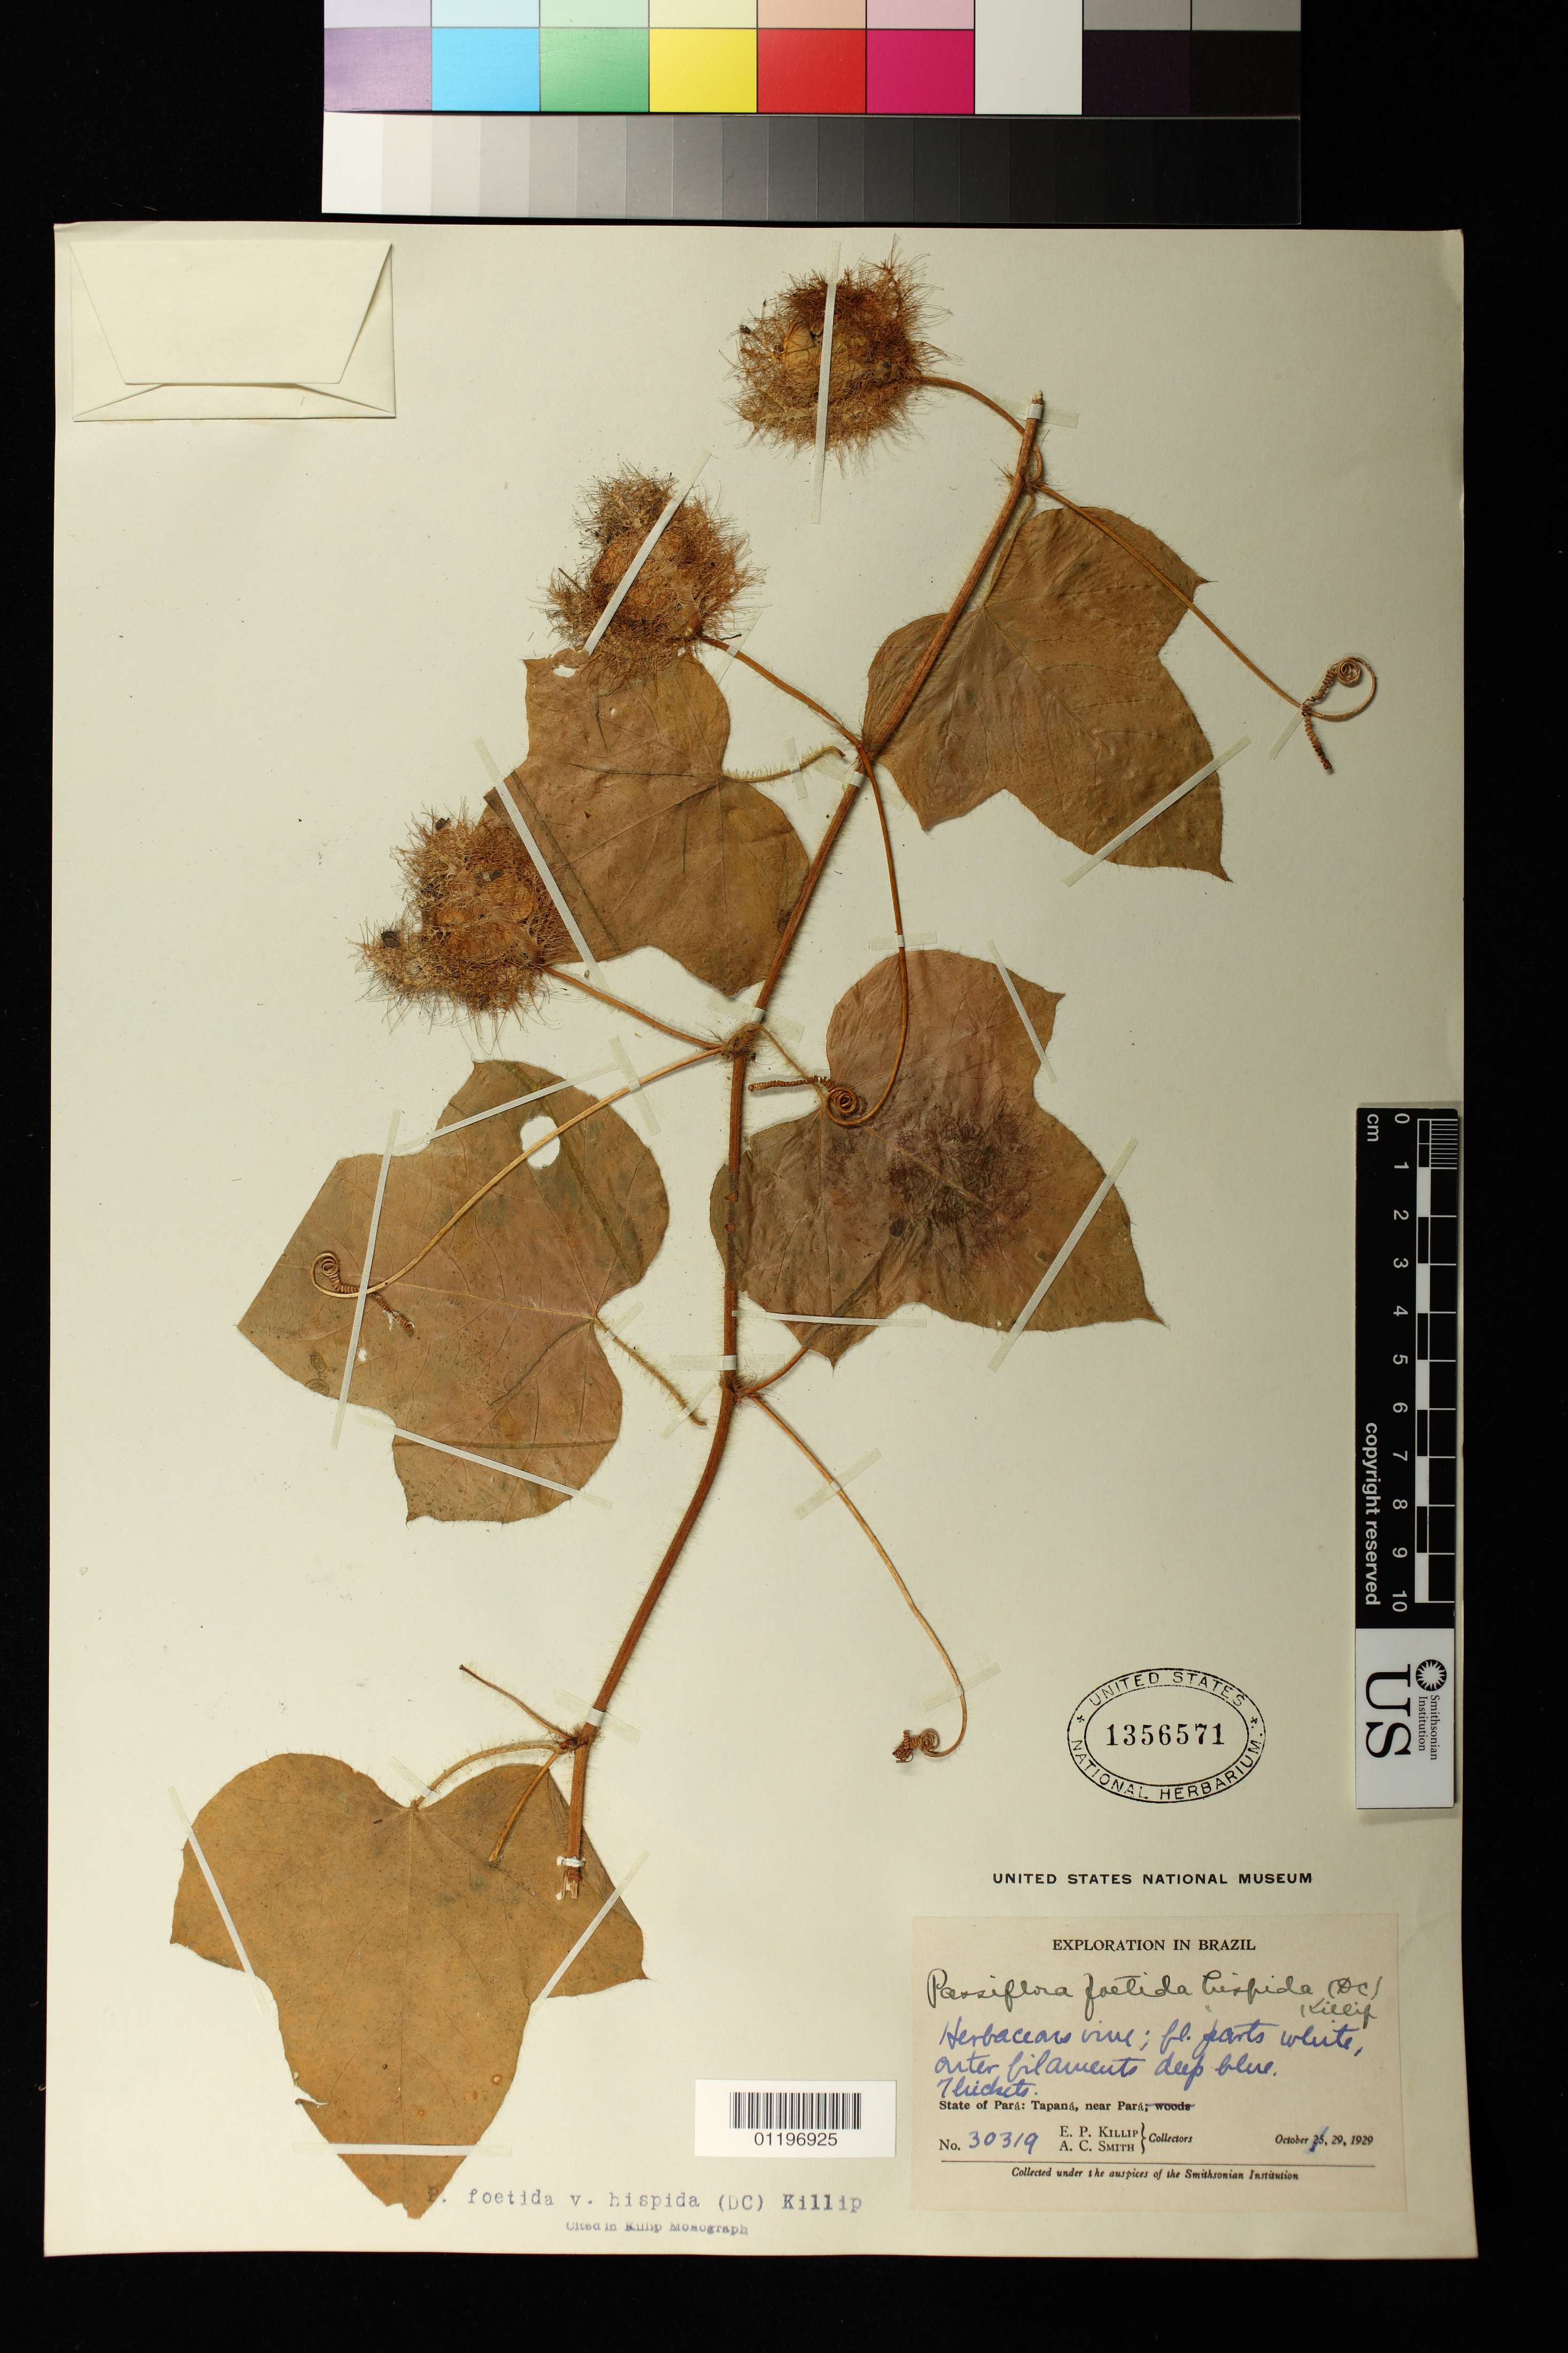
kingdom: Plantae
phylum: Tracheophyta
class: Magnoliopsida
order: Malpighiales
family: Passifloraceae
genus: Passiflora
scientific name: Passiflora foetida var. hispida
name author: (DC. ex Triana & Planch.) Killip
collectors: E. P. Killip & A. C. Smith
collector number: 30319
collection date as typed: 29 Oct 1929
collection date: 1929-10-29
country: Brazil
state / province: Pará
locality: State of Para: Tapana, near Para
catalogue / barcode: US 1356571